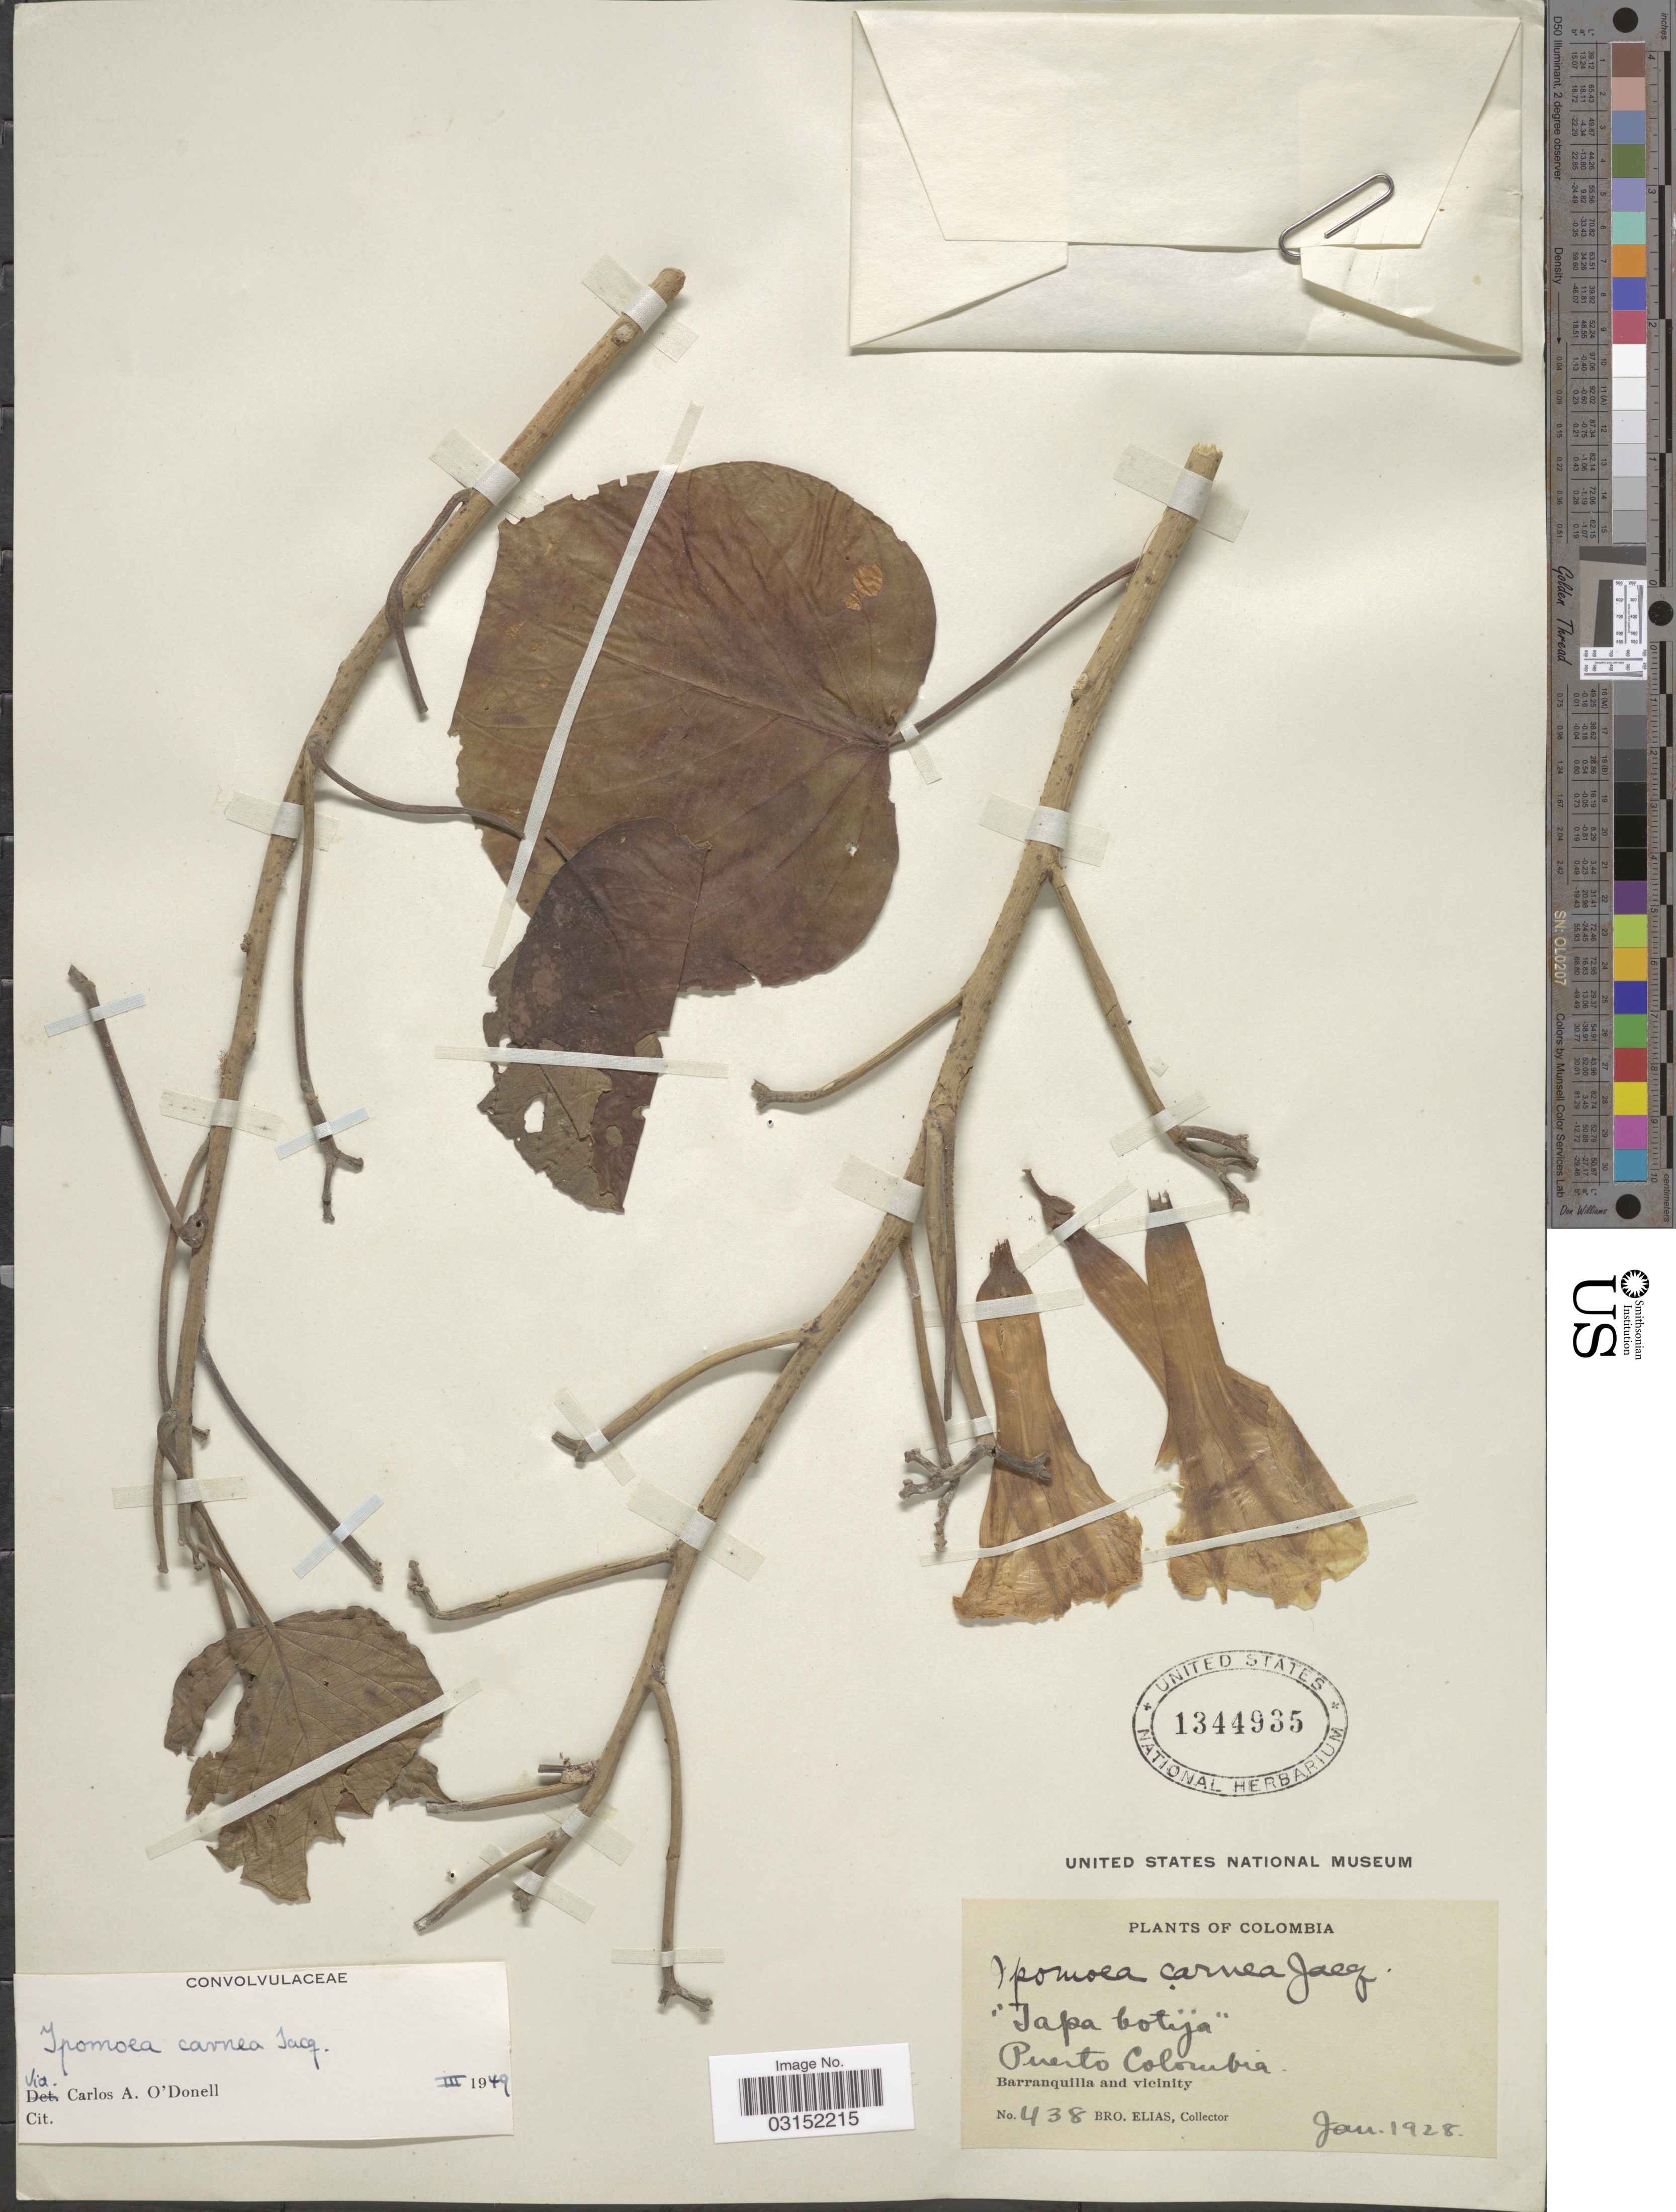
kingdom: Plantae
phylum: Tracheophyta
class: Magnoliopsida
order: Solanales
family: Convolvulaceae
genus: Ipomoea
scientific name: Ipomoea carnea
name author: Jacq.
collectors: Bro. Elias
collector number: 438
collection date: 1928-01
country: Colombia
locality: Puerto Colombia, Barranquilla and vicinity.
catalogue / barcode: US 1344935